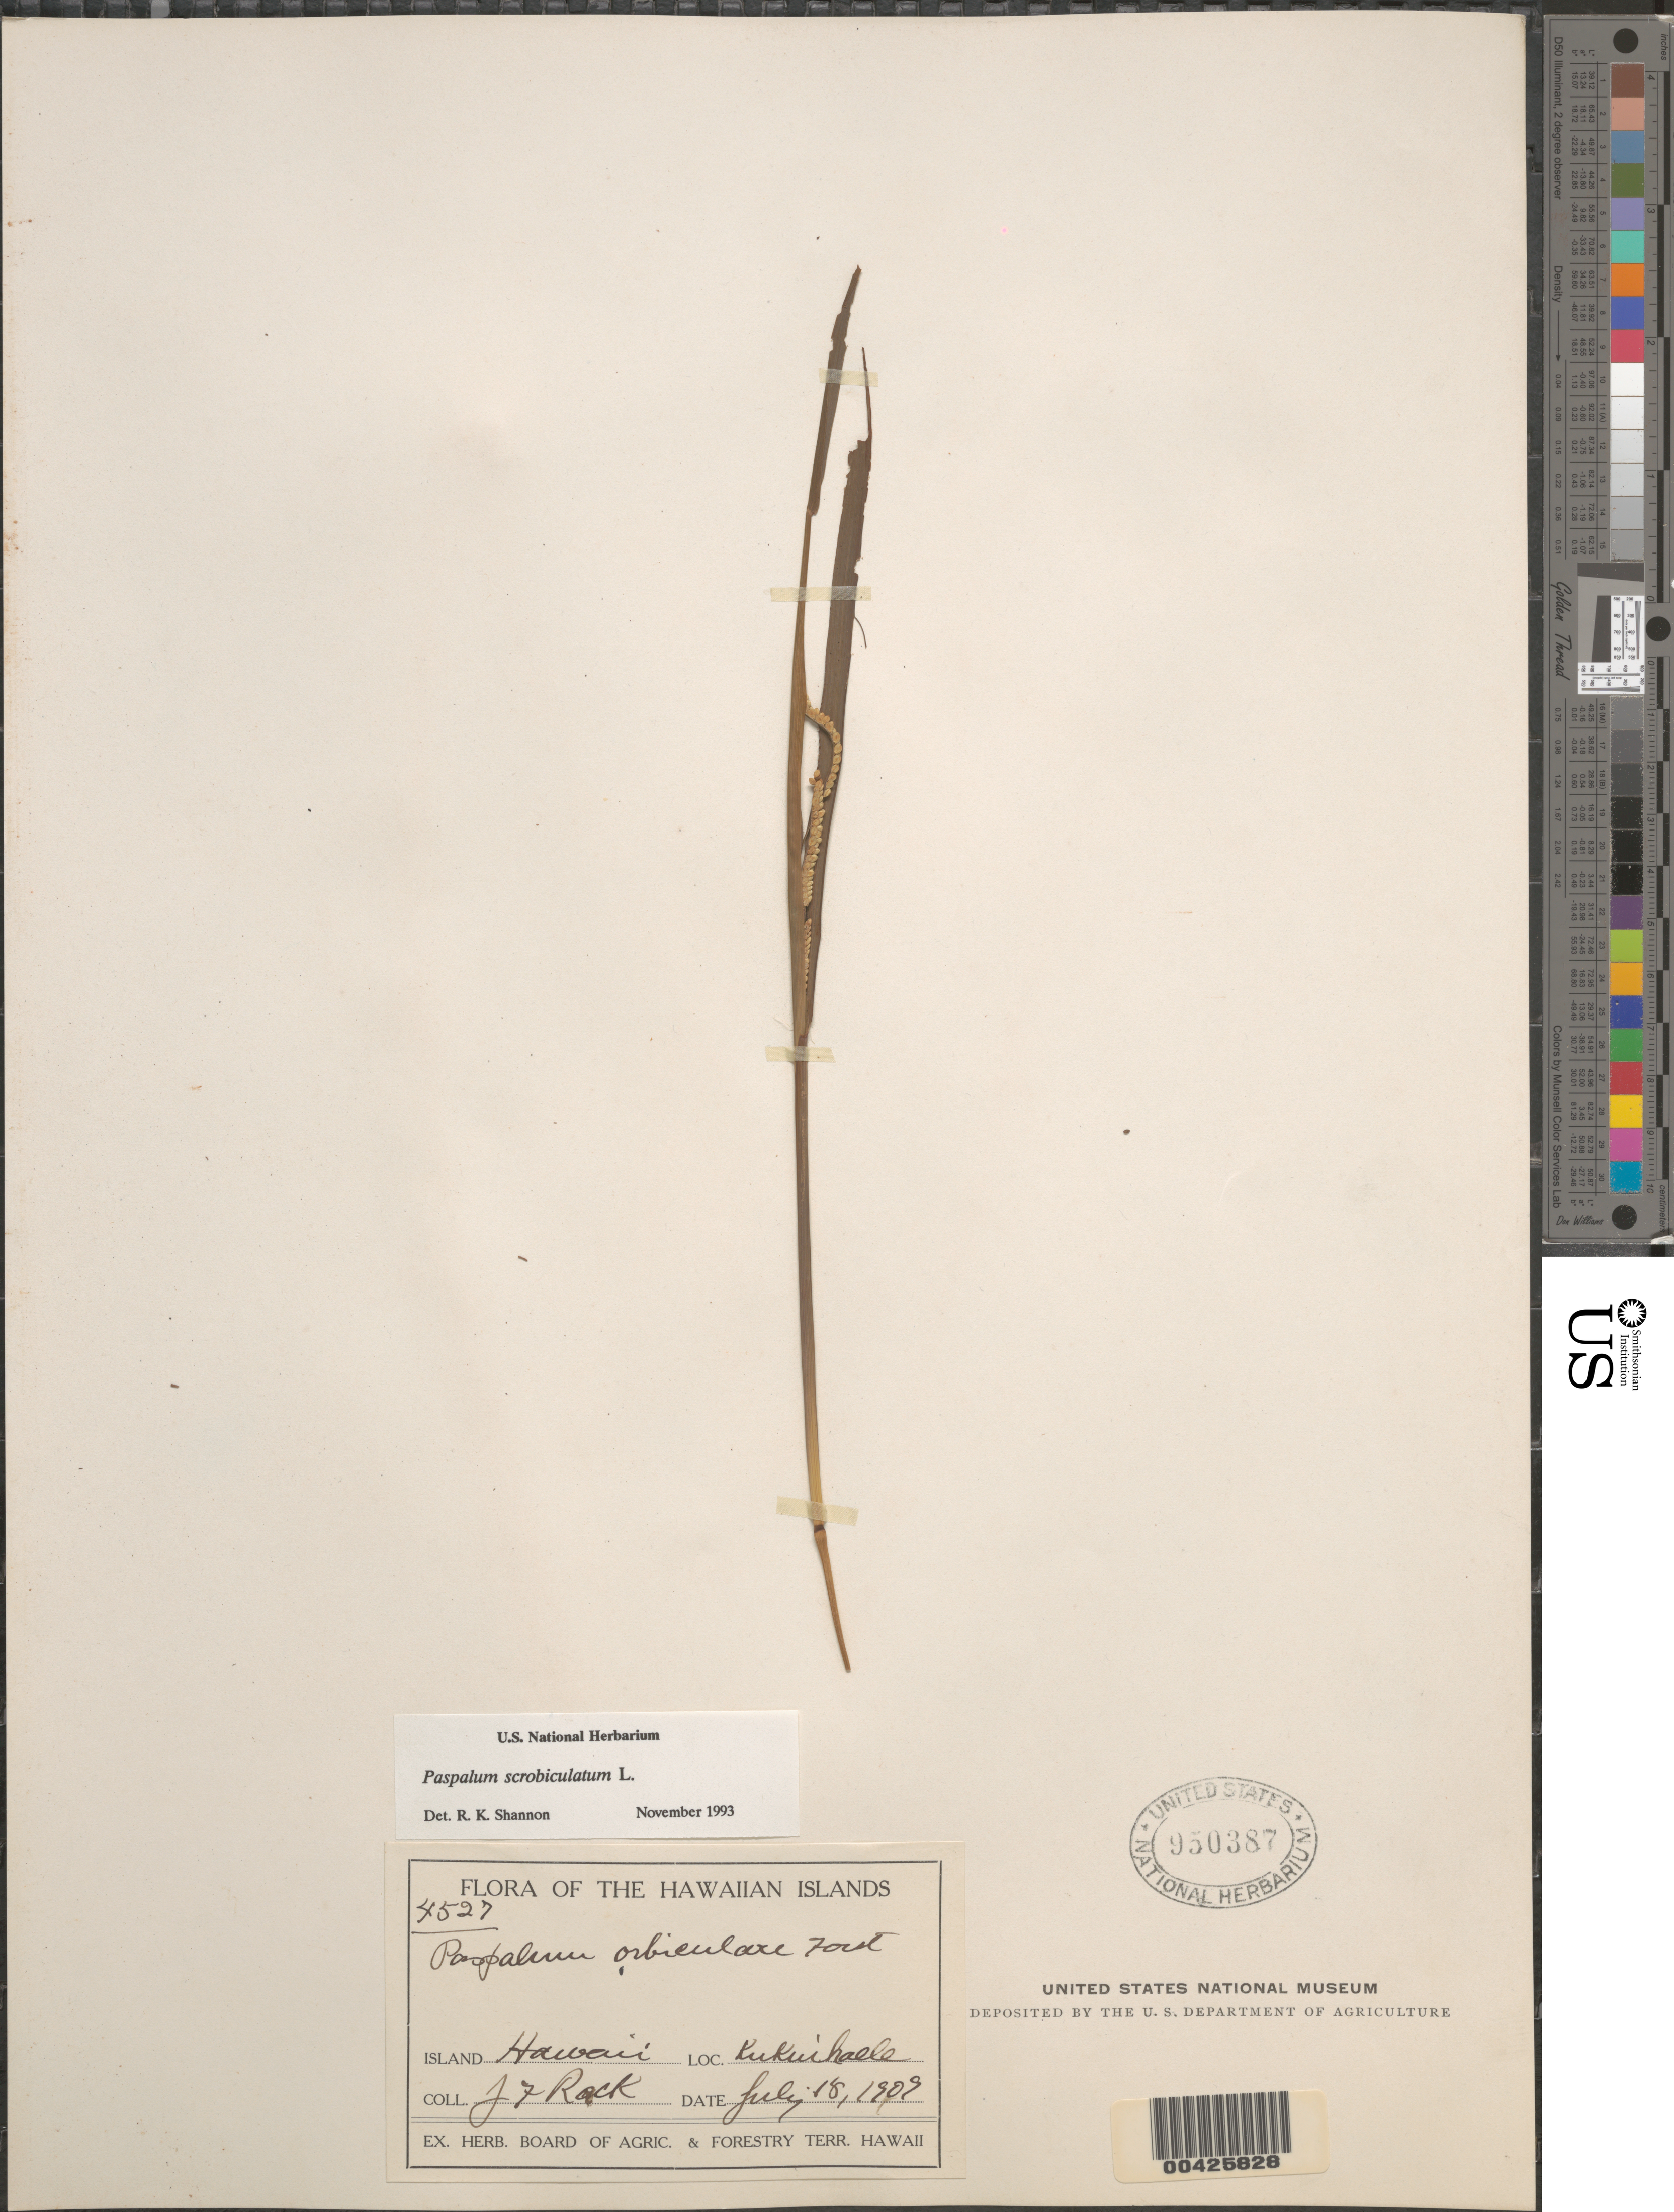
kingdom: Plantae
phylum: Tracheophyta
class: Liliopsida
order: Poales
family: Poaceae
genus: Paspalum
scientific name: Paspalum scrobiculatum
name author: L.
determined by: Shannon, R. K., (UNITED STATES)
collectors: J. F. Rock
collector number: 4527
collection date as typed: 18 Jul 1909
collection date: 1909-07-18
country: United States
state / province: Hawaii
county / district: Hawaii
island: Hawaii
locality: Kukuihaele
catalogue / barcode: US 950387